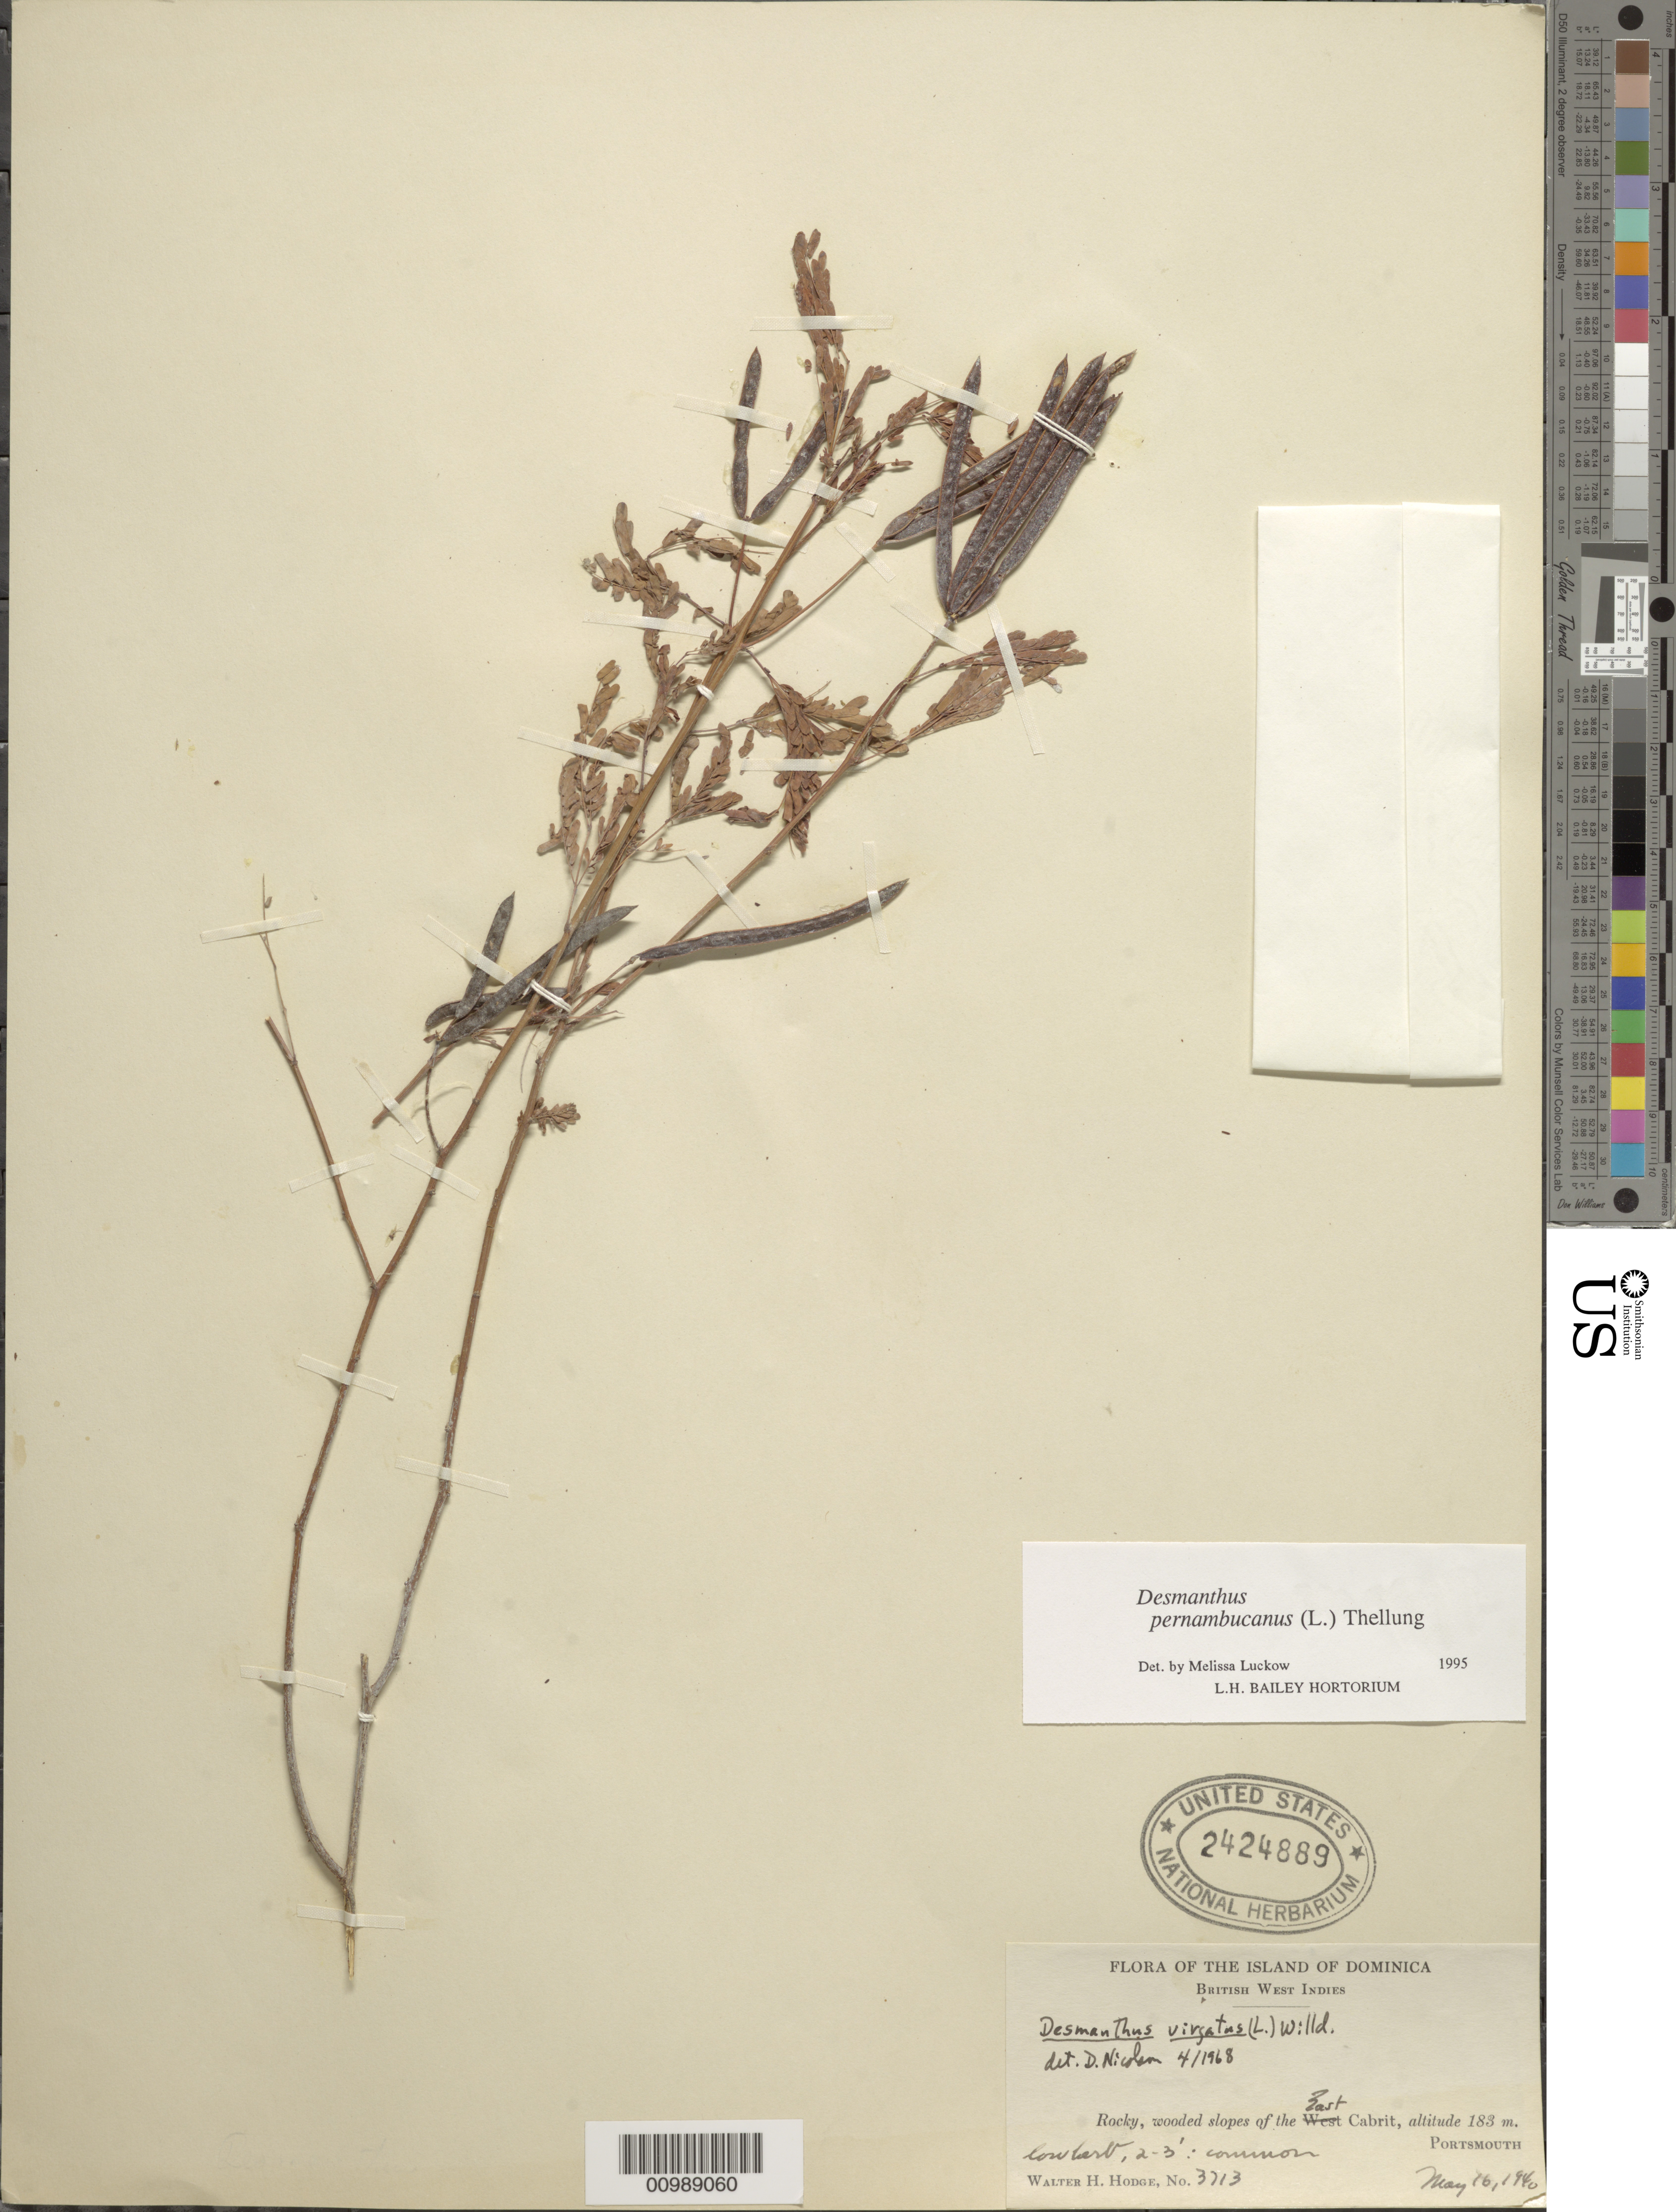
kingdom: Plantae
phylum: Tracheophyta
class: Magnoliopsida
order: Fabales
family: Fabaceae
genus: Desmanthus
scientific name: Desmanthus pernambucanus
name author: (L.) Thell.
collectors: W. Hodge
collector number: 3713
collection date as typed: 16 May 1940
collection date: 1940-05-16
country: Dominica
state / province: St. John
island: Dominica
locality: Rocky, wooded slopes of the E Cabrit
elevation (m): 183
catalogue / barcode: US 2424889